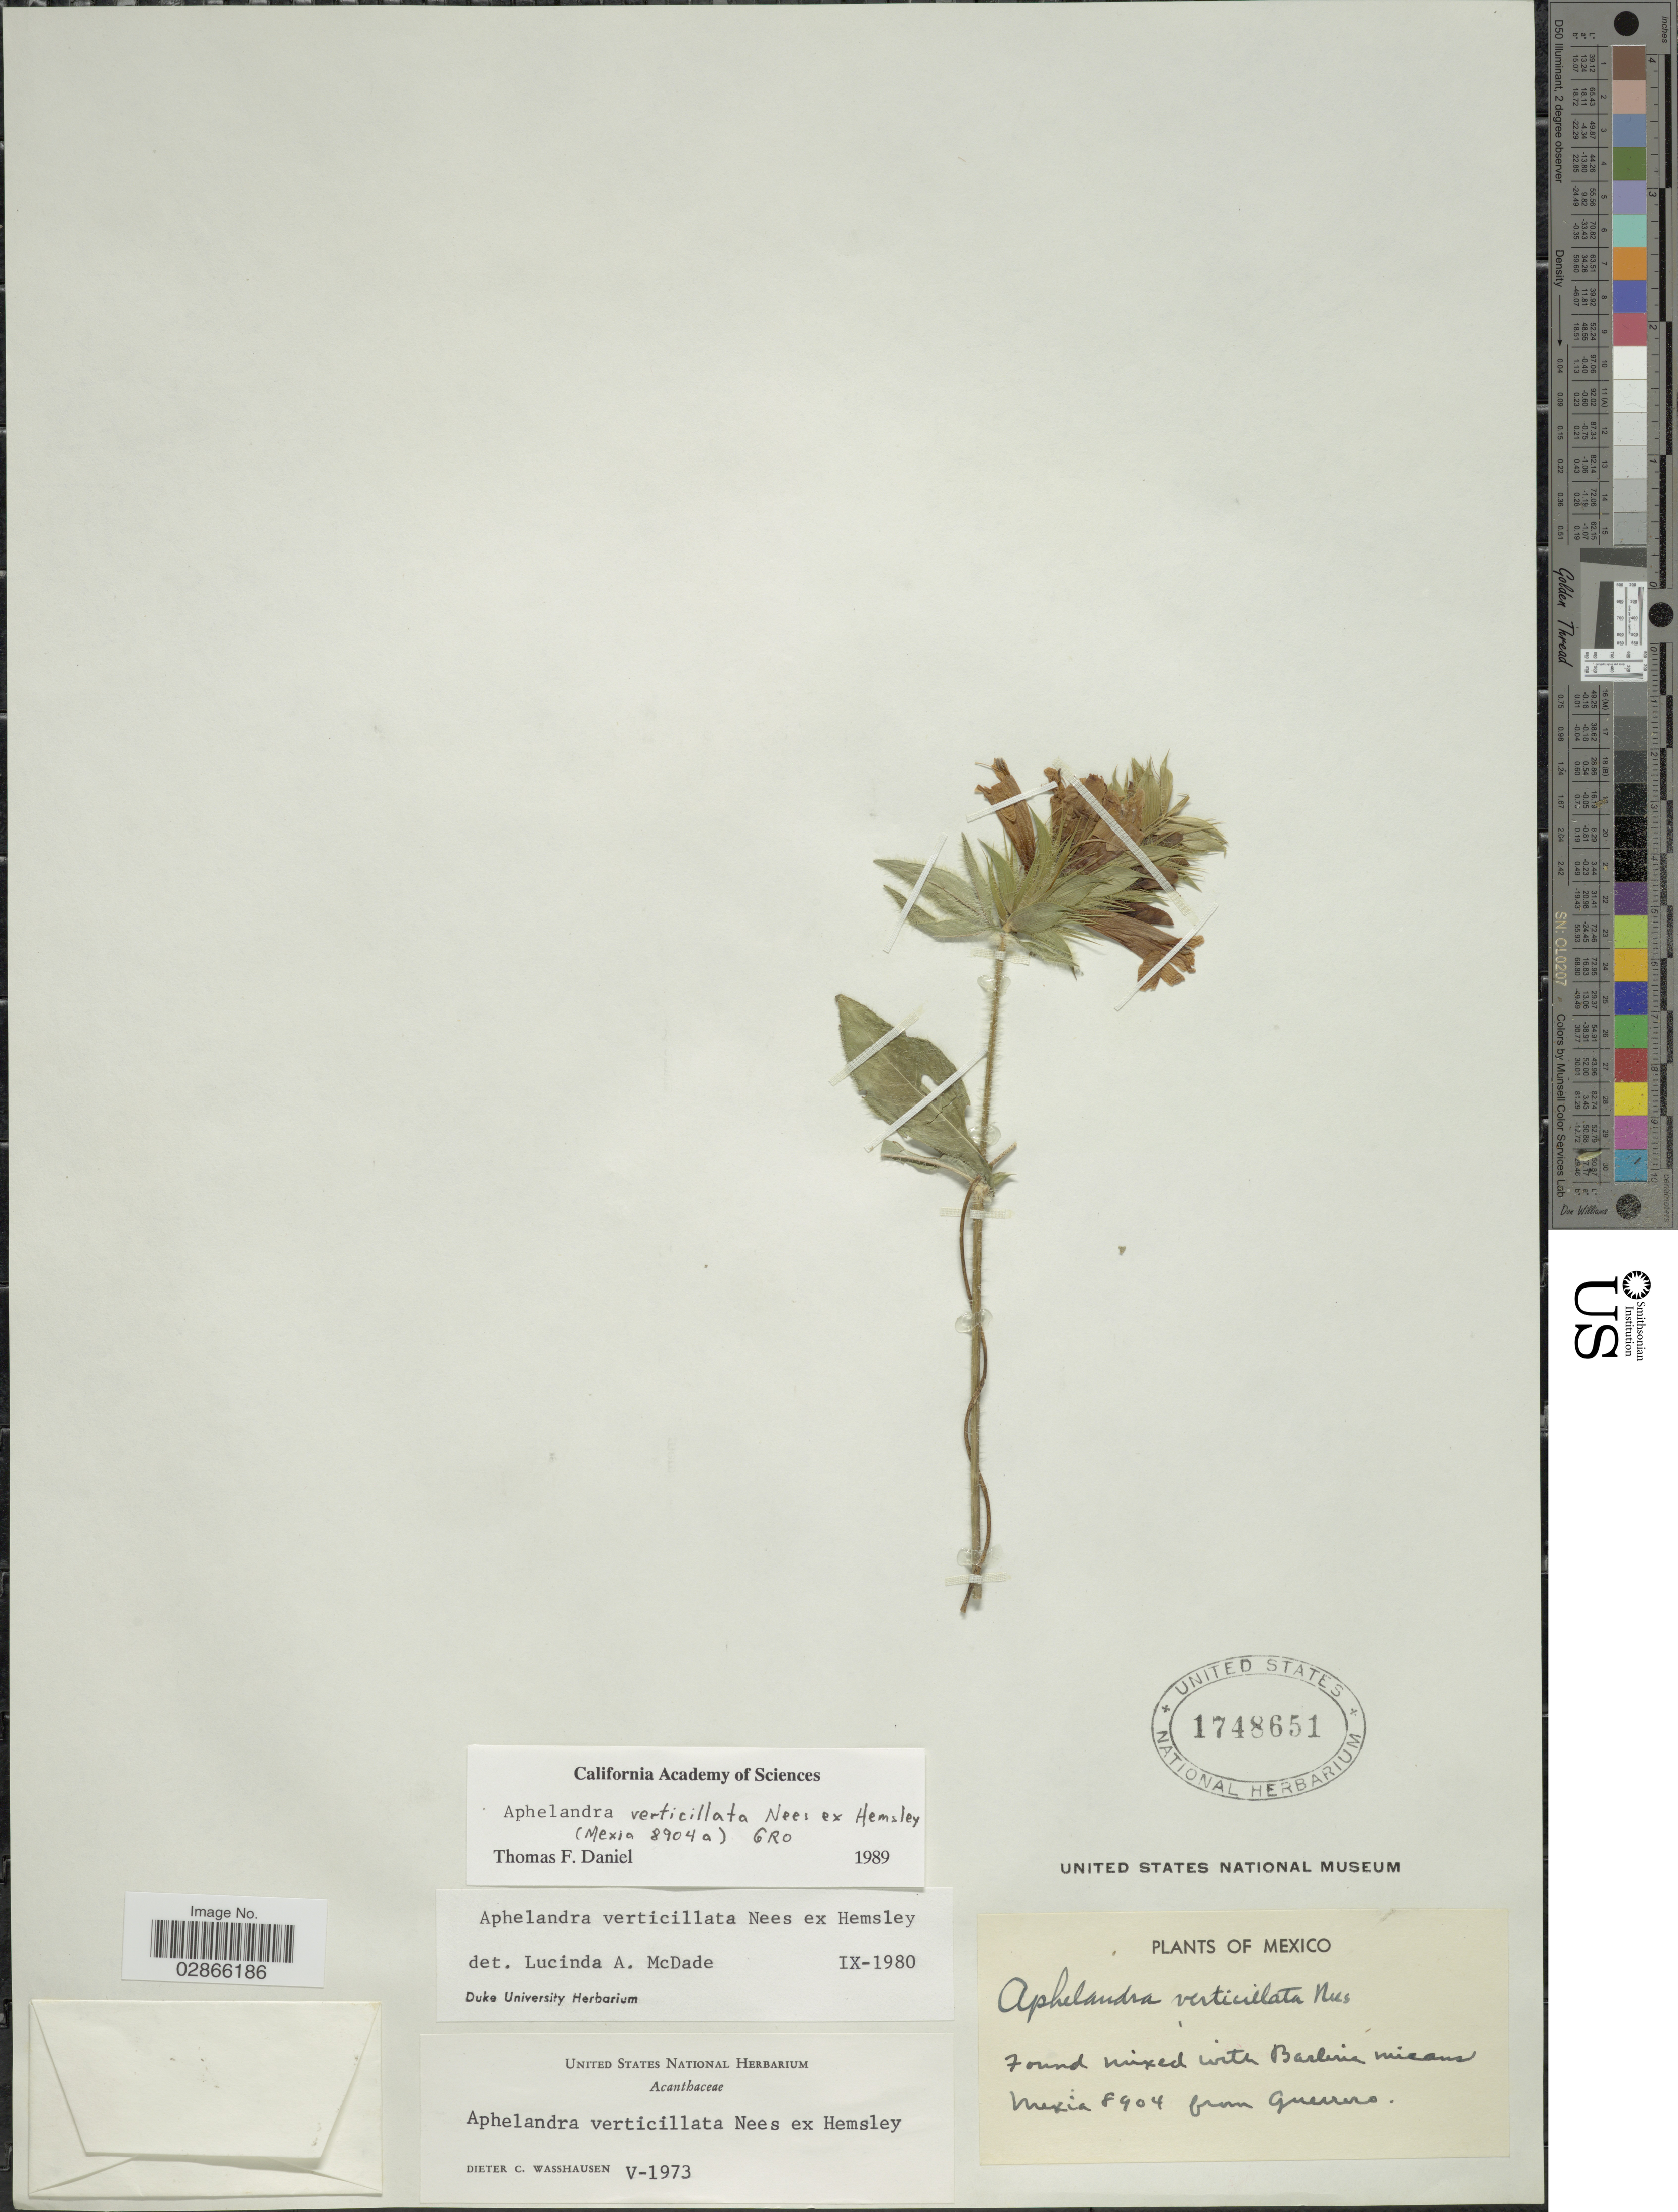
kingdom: Plantae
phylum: Tracheophyta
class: Magnoliopsida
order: Lamiales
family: Acanthaceae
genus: Aphelandra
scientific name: Aphelandra verticillata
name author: Nees ex Hemsl.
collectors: -. Mexia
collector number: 8904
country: Mexico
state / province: Guerrero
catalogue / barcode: US 1748651